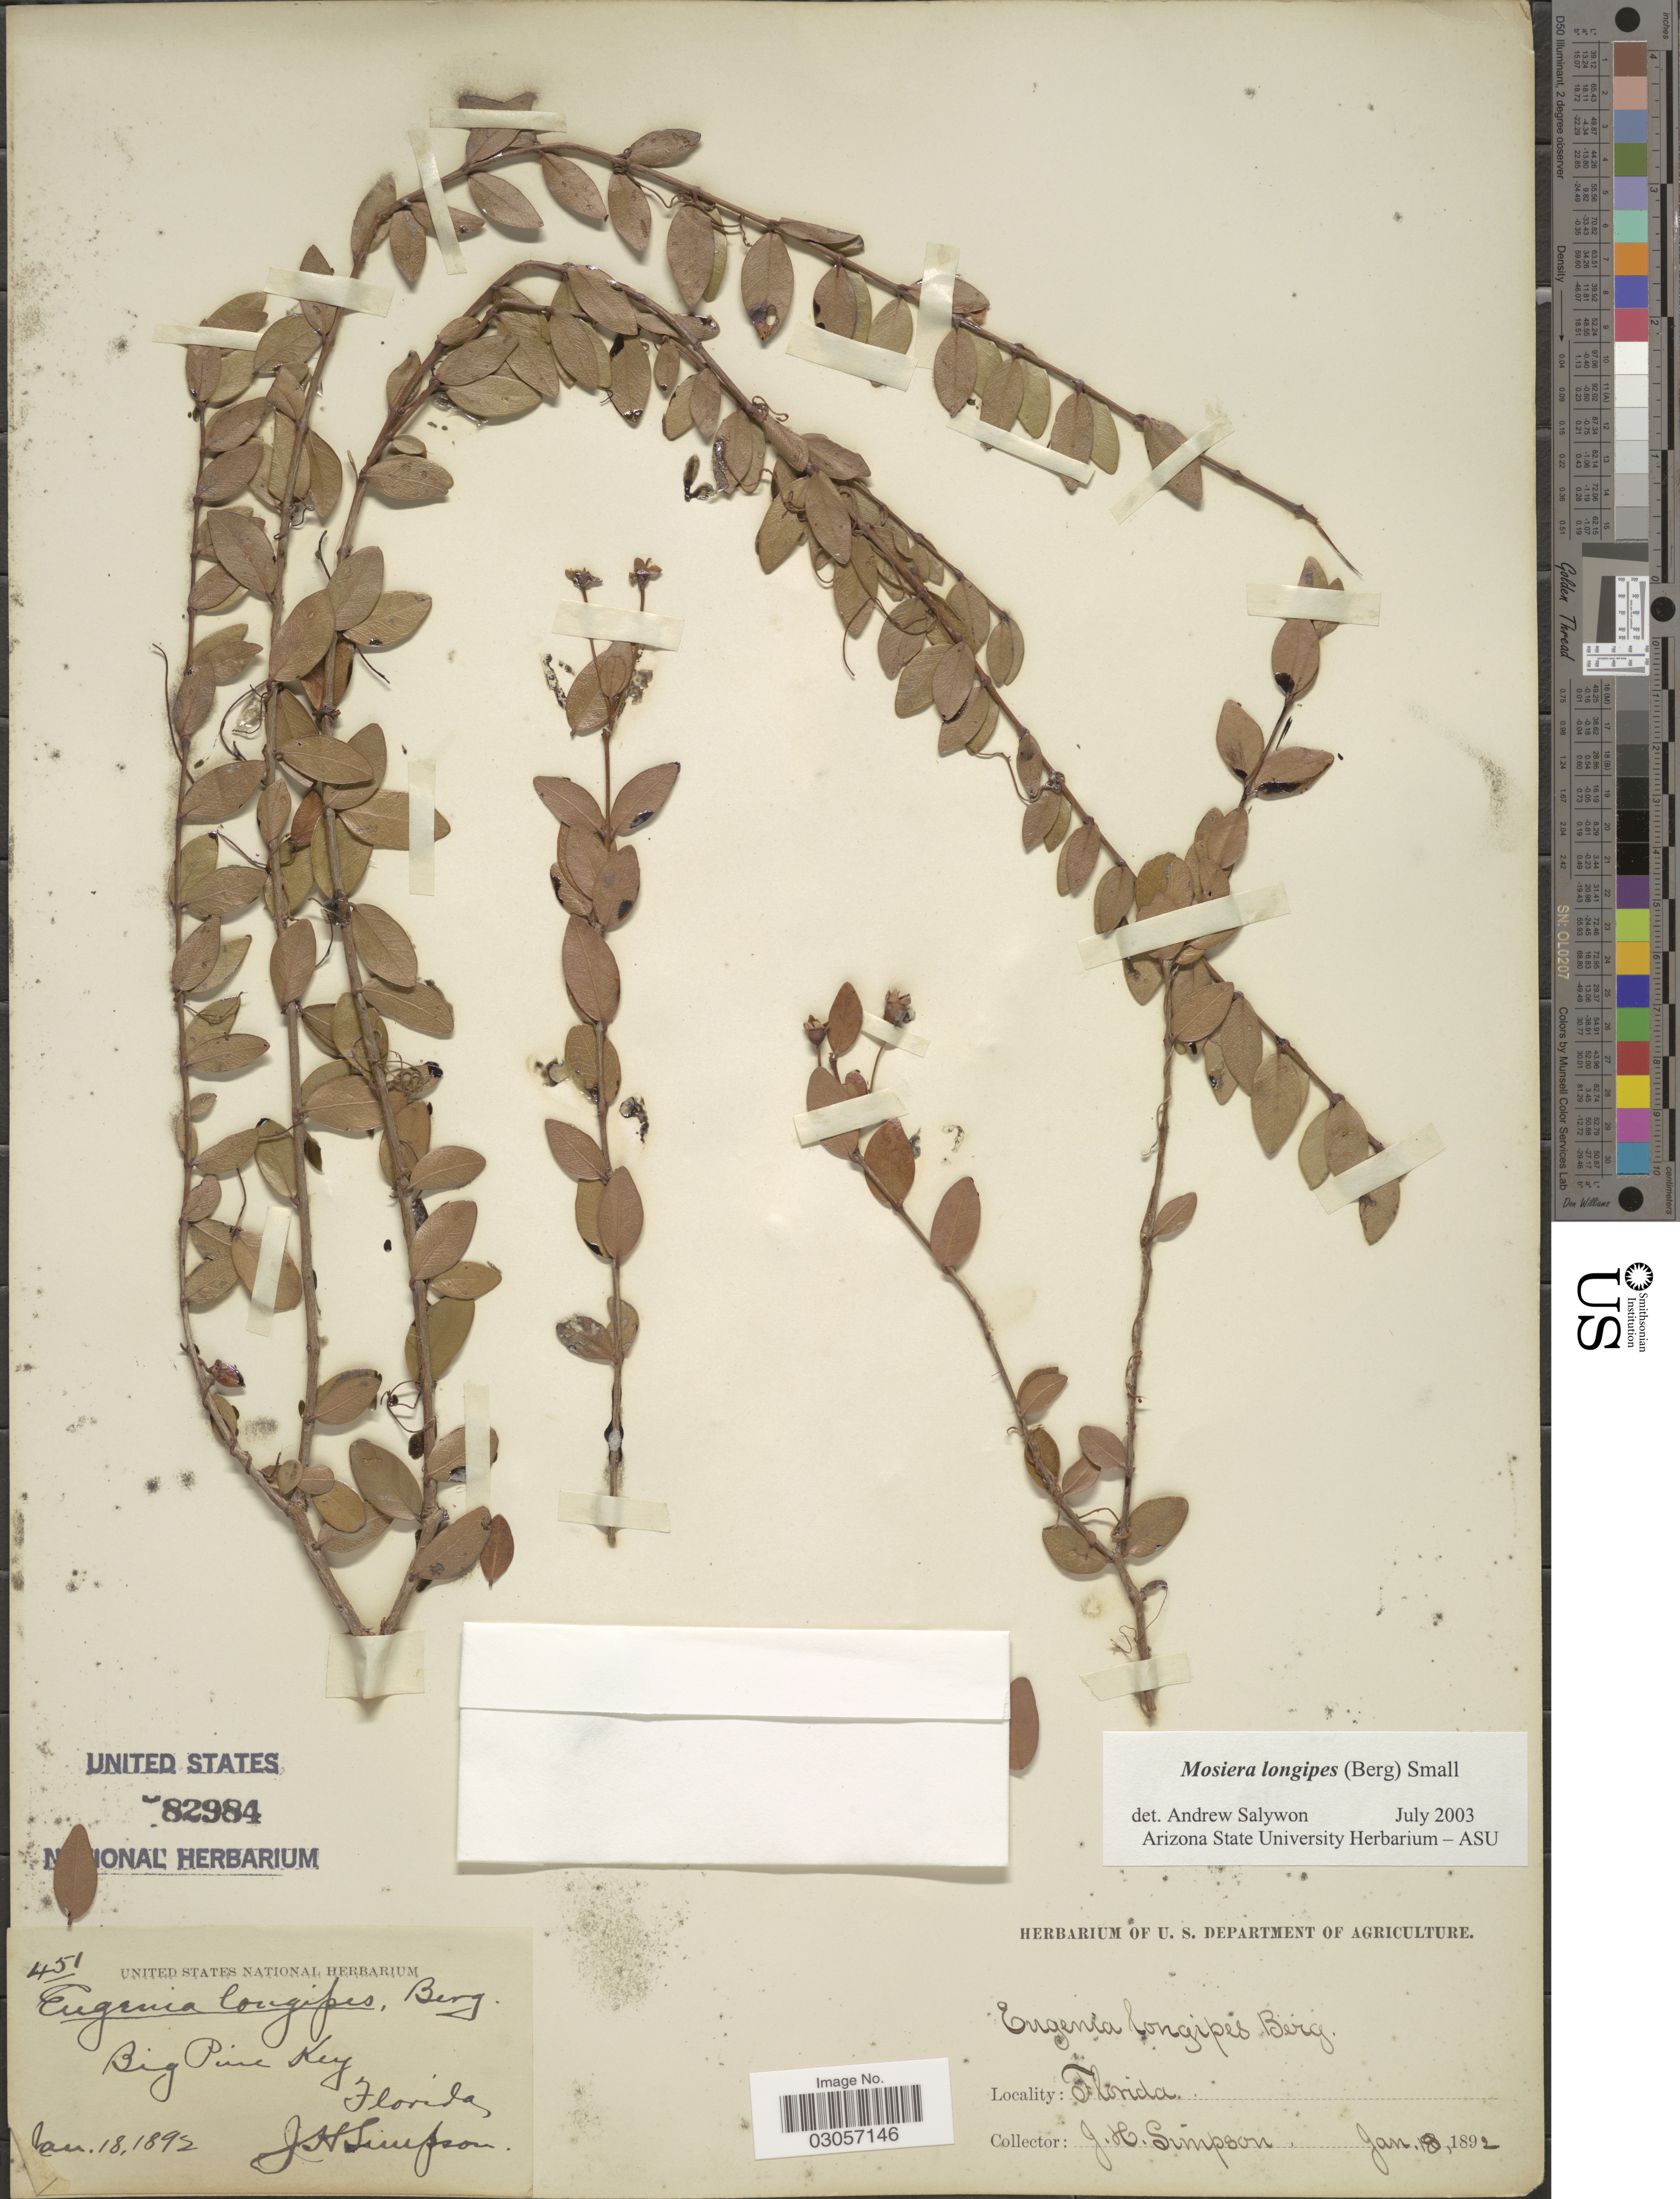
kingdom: Plantae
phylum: Tracheophyta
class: Magnoliopsida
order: Myrtales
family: Myrtaceae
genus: Mosiera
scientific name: Mosiera longipes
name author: (O. Berg) Small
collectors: J. H. Simpson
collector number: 451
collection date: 1892-01-18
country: United States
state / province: Florida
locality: Big Pine Key.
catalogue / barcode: US 82984